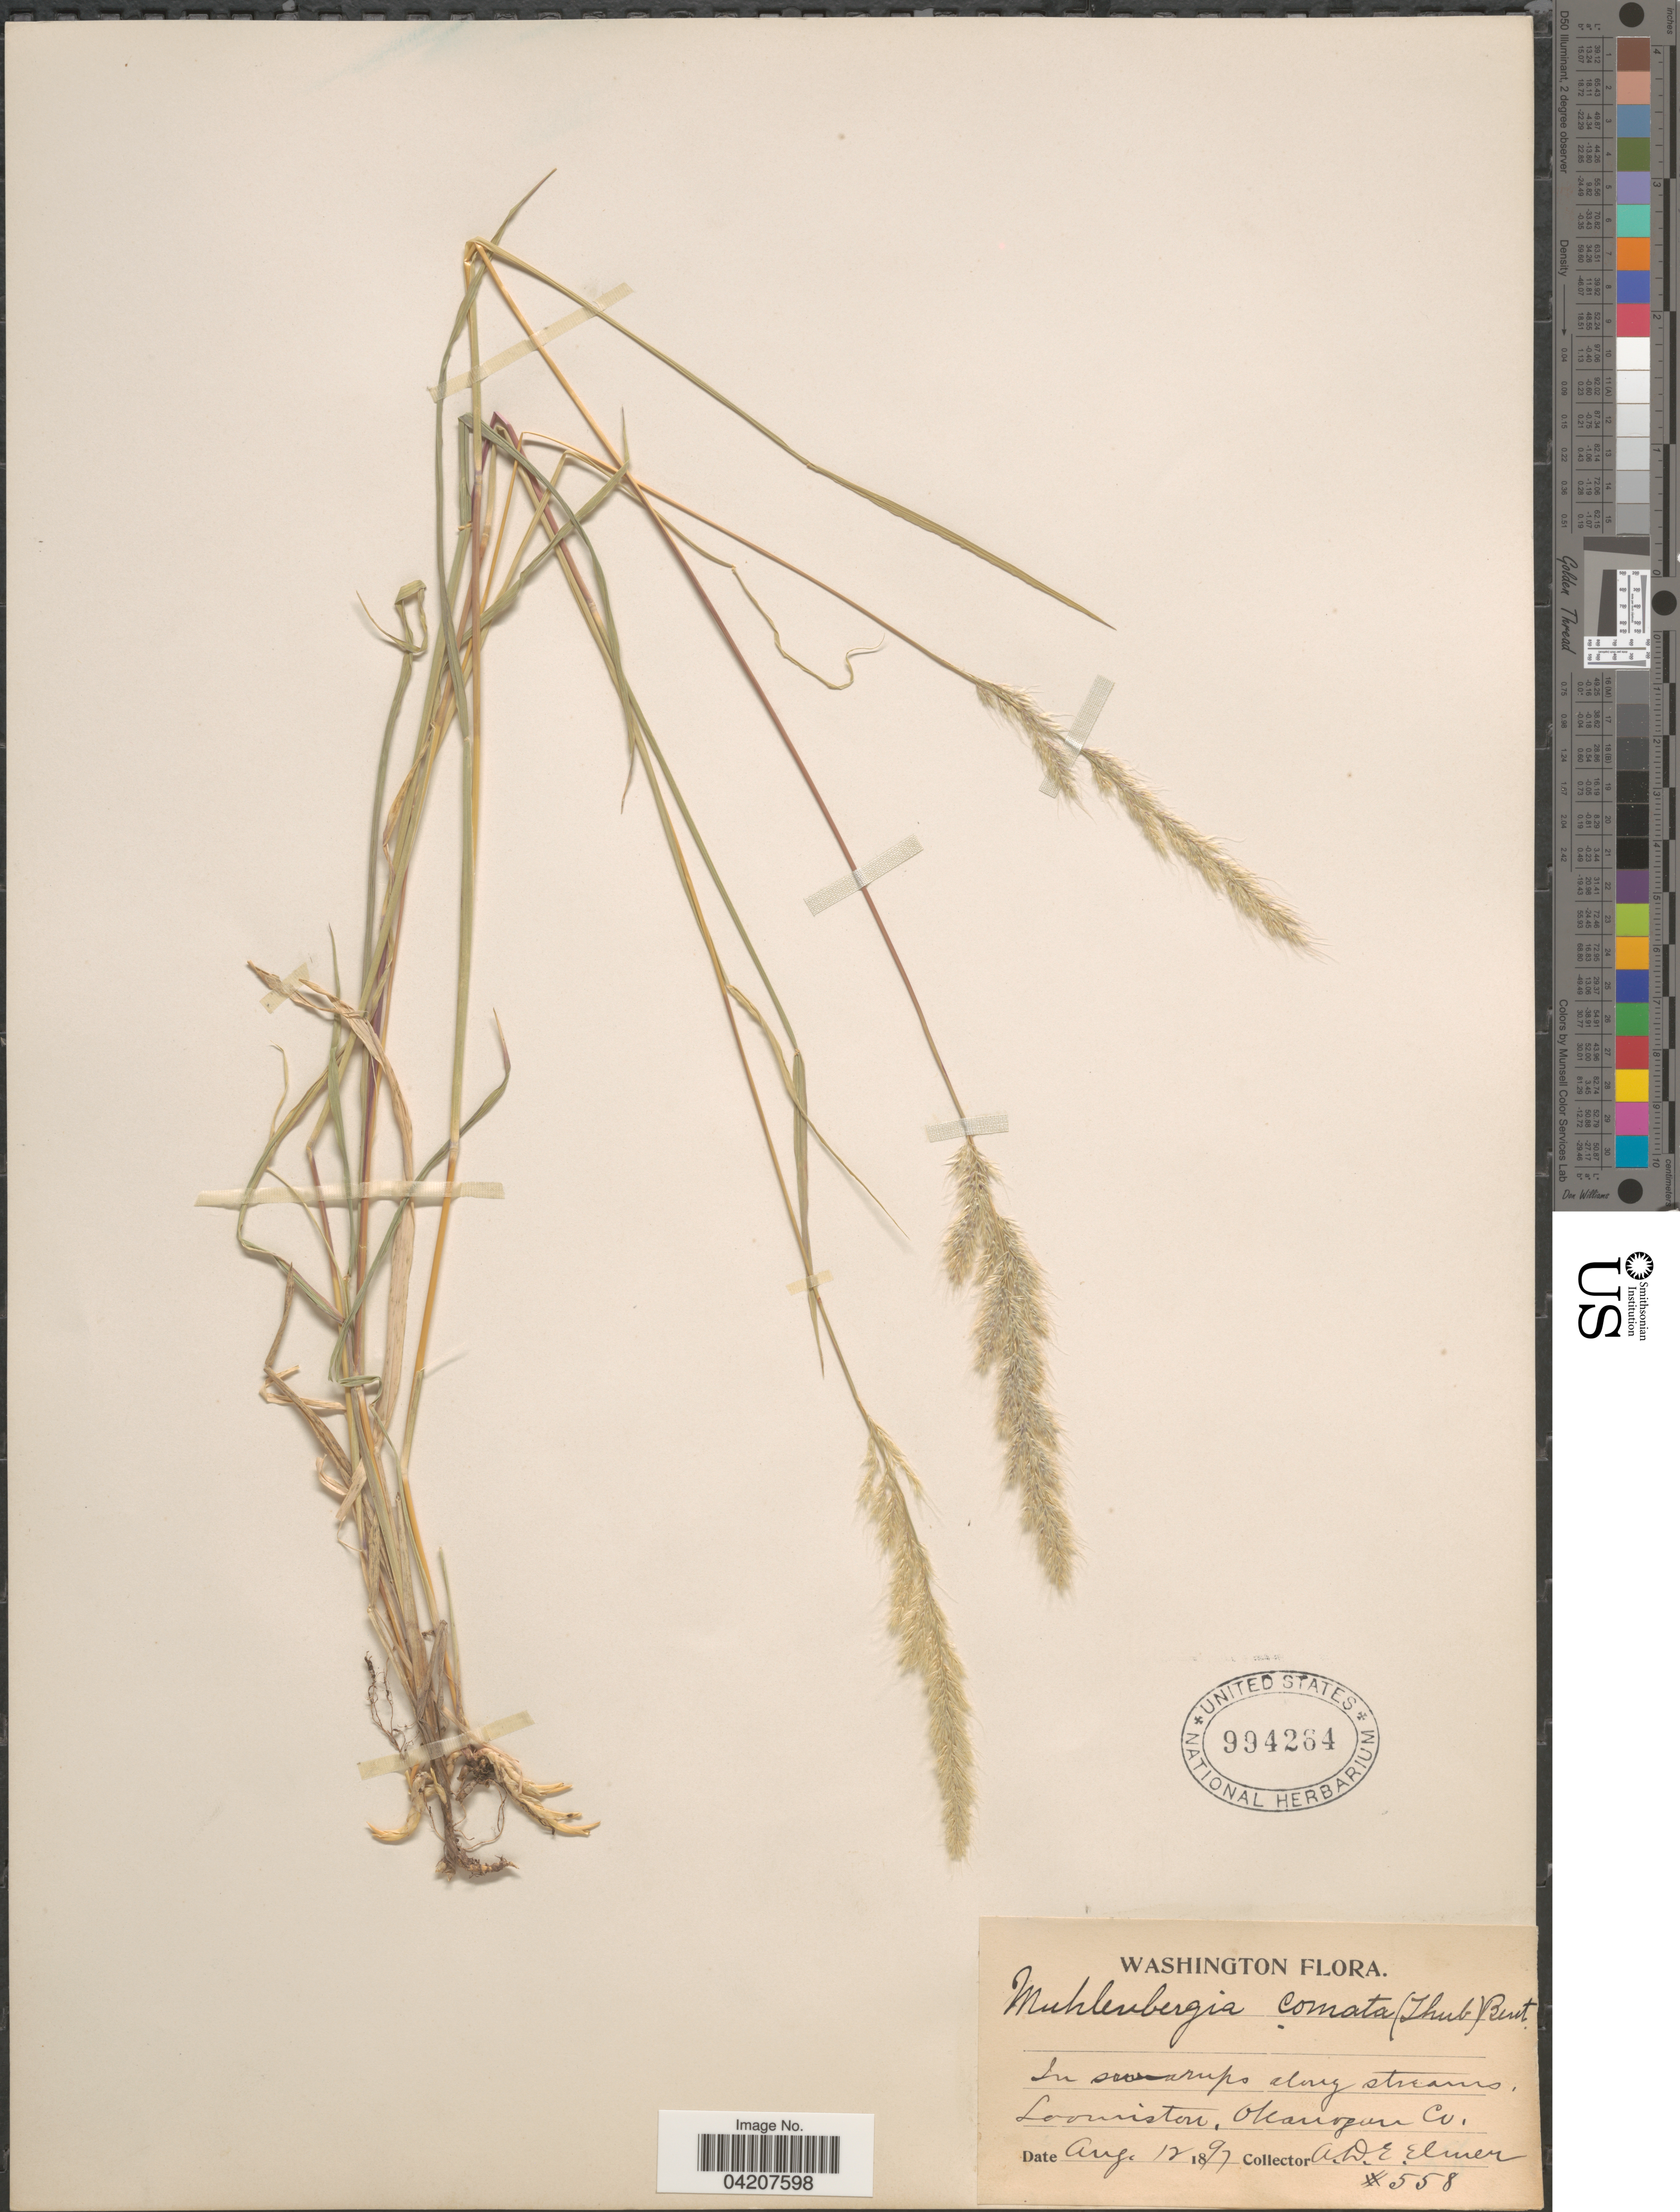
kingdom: Plantae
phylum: Tracheophyta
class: Liliopsida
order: Poales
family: Poaceae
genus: Muhlenbergia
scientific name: Muhlenbergia andina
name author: (Nutt.) Hitchc.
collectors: A. D. E. Elmer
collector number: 558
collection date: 1897-08-12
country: United States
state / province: Washington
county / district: Okanogan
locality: In swamps along streams, Loomiston, Okanogan Co.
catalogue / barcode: US 994264